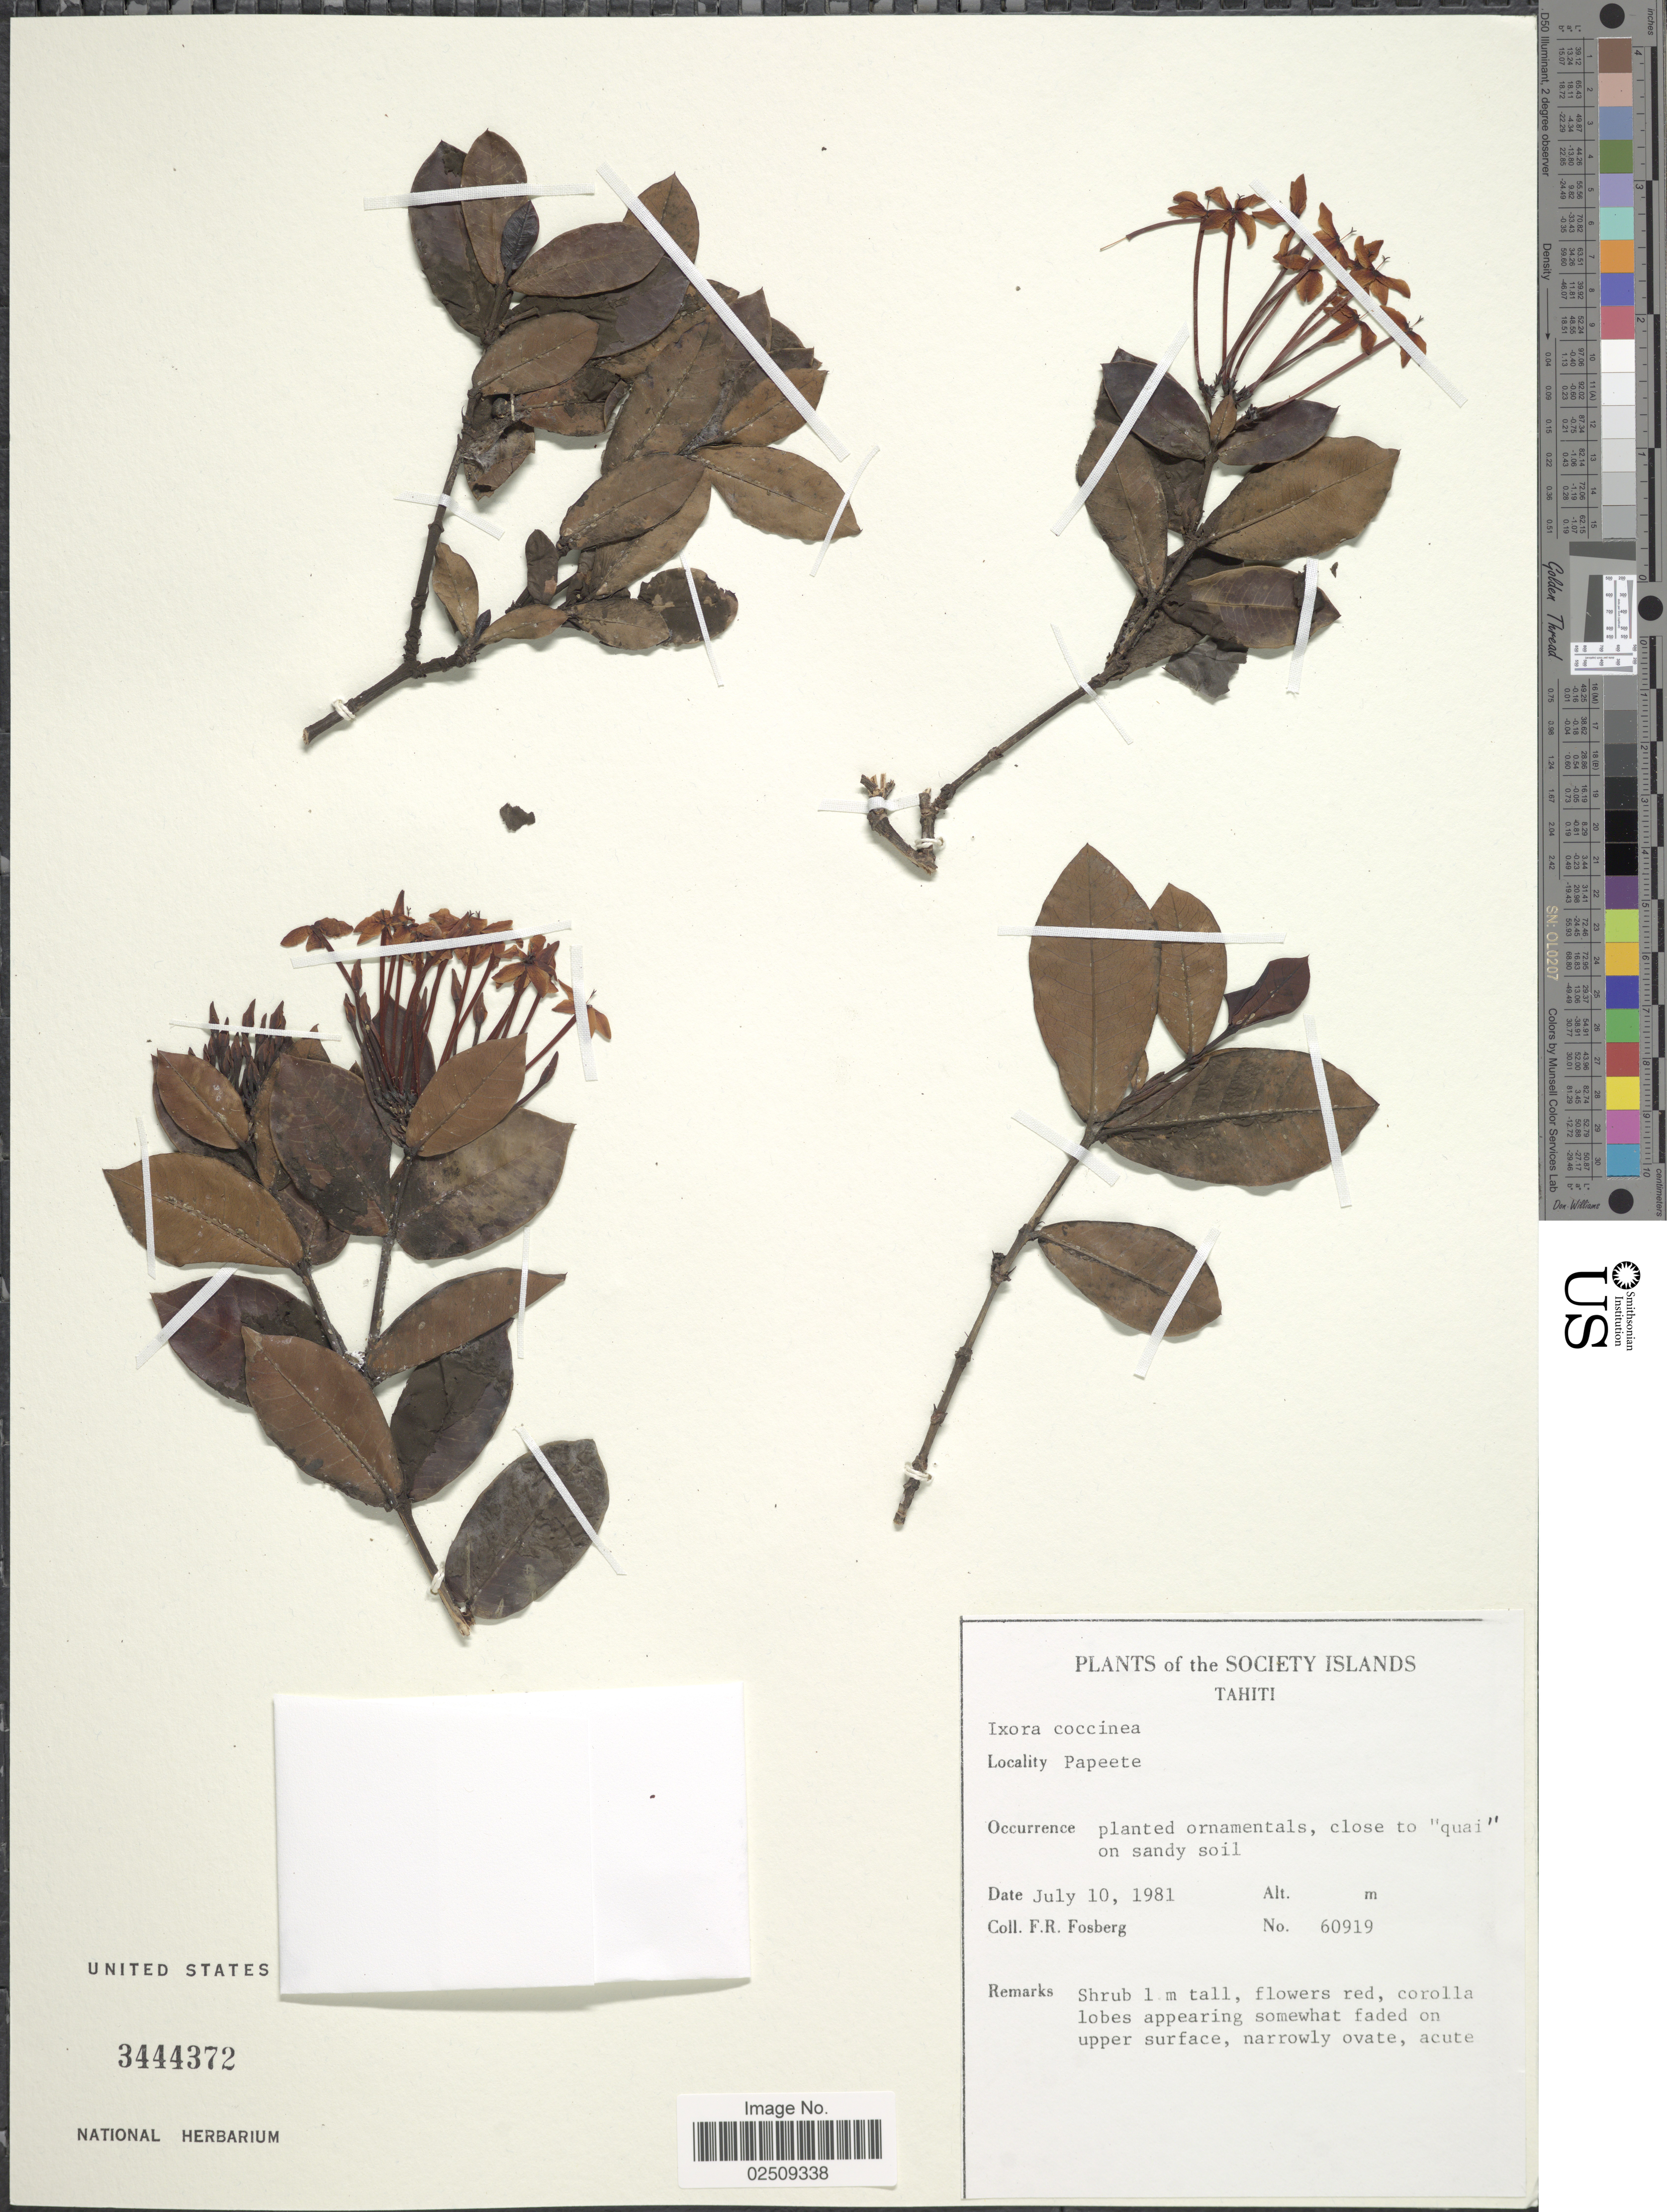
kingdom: Plantae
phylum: Tracheophyta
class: Magnoliopsida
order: Gentianales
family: Rubiaceae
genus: Ixora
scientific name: Ixora coccinea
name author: L.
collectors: F. R. Fosberg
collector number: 60919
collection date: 1981-07-10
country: French Polynesia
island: Tahiti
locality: Society Islands. Tahiti. Papeete.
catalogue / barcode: US 3444372